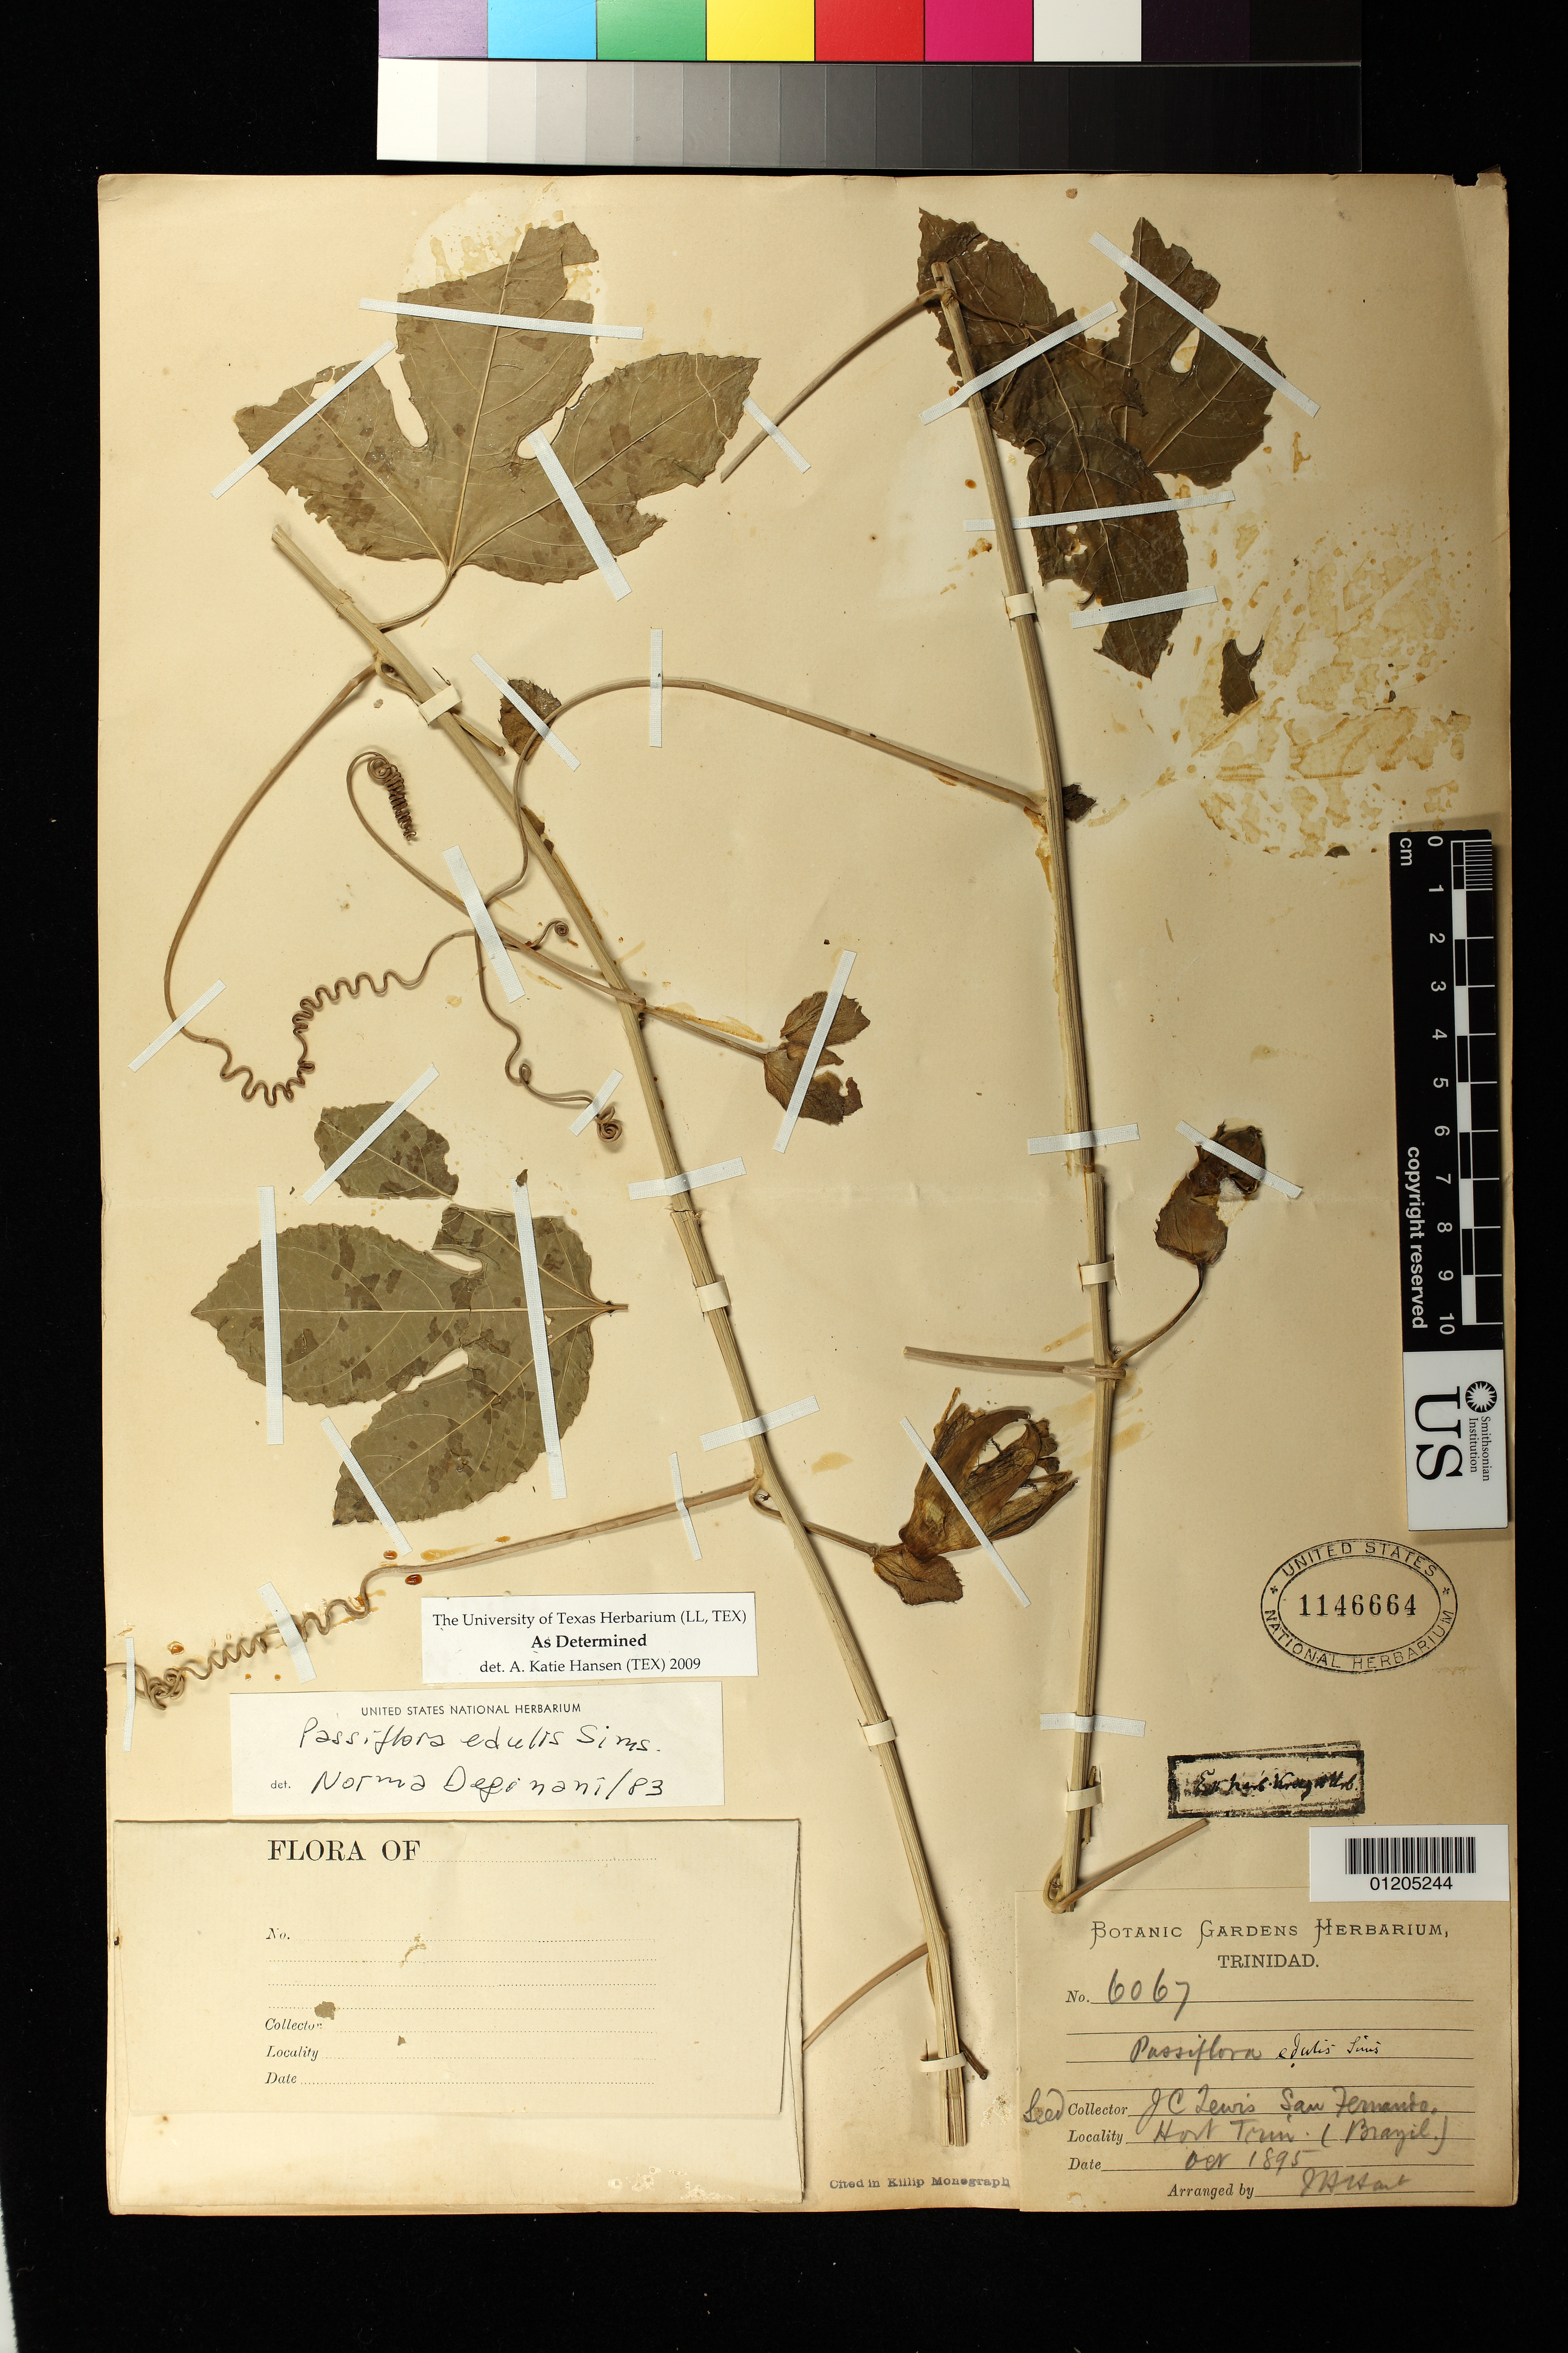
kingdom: Plantae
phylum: Tracheophyta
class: Magnoliopsida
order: Malpighiales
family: Passifloraceae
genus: Passiflora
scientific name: Passiflora edulis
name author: Sims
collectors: J. Lewis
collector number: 6067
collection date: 1895-10-01/1895-10-31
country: Trinidad and Tobago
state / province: City of San Fernando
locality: San Fernando Hort Trin. (Brazil.)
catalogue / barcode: US 1146664